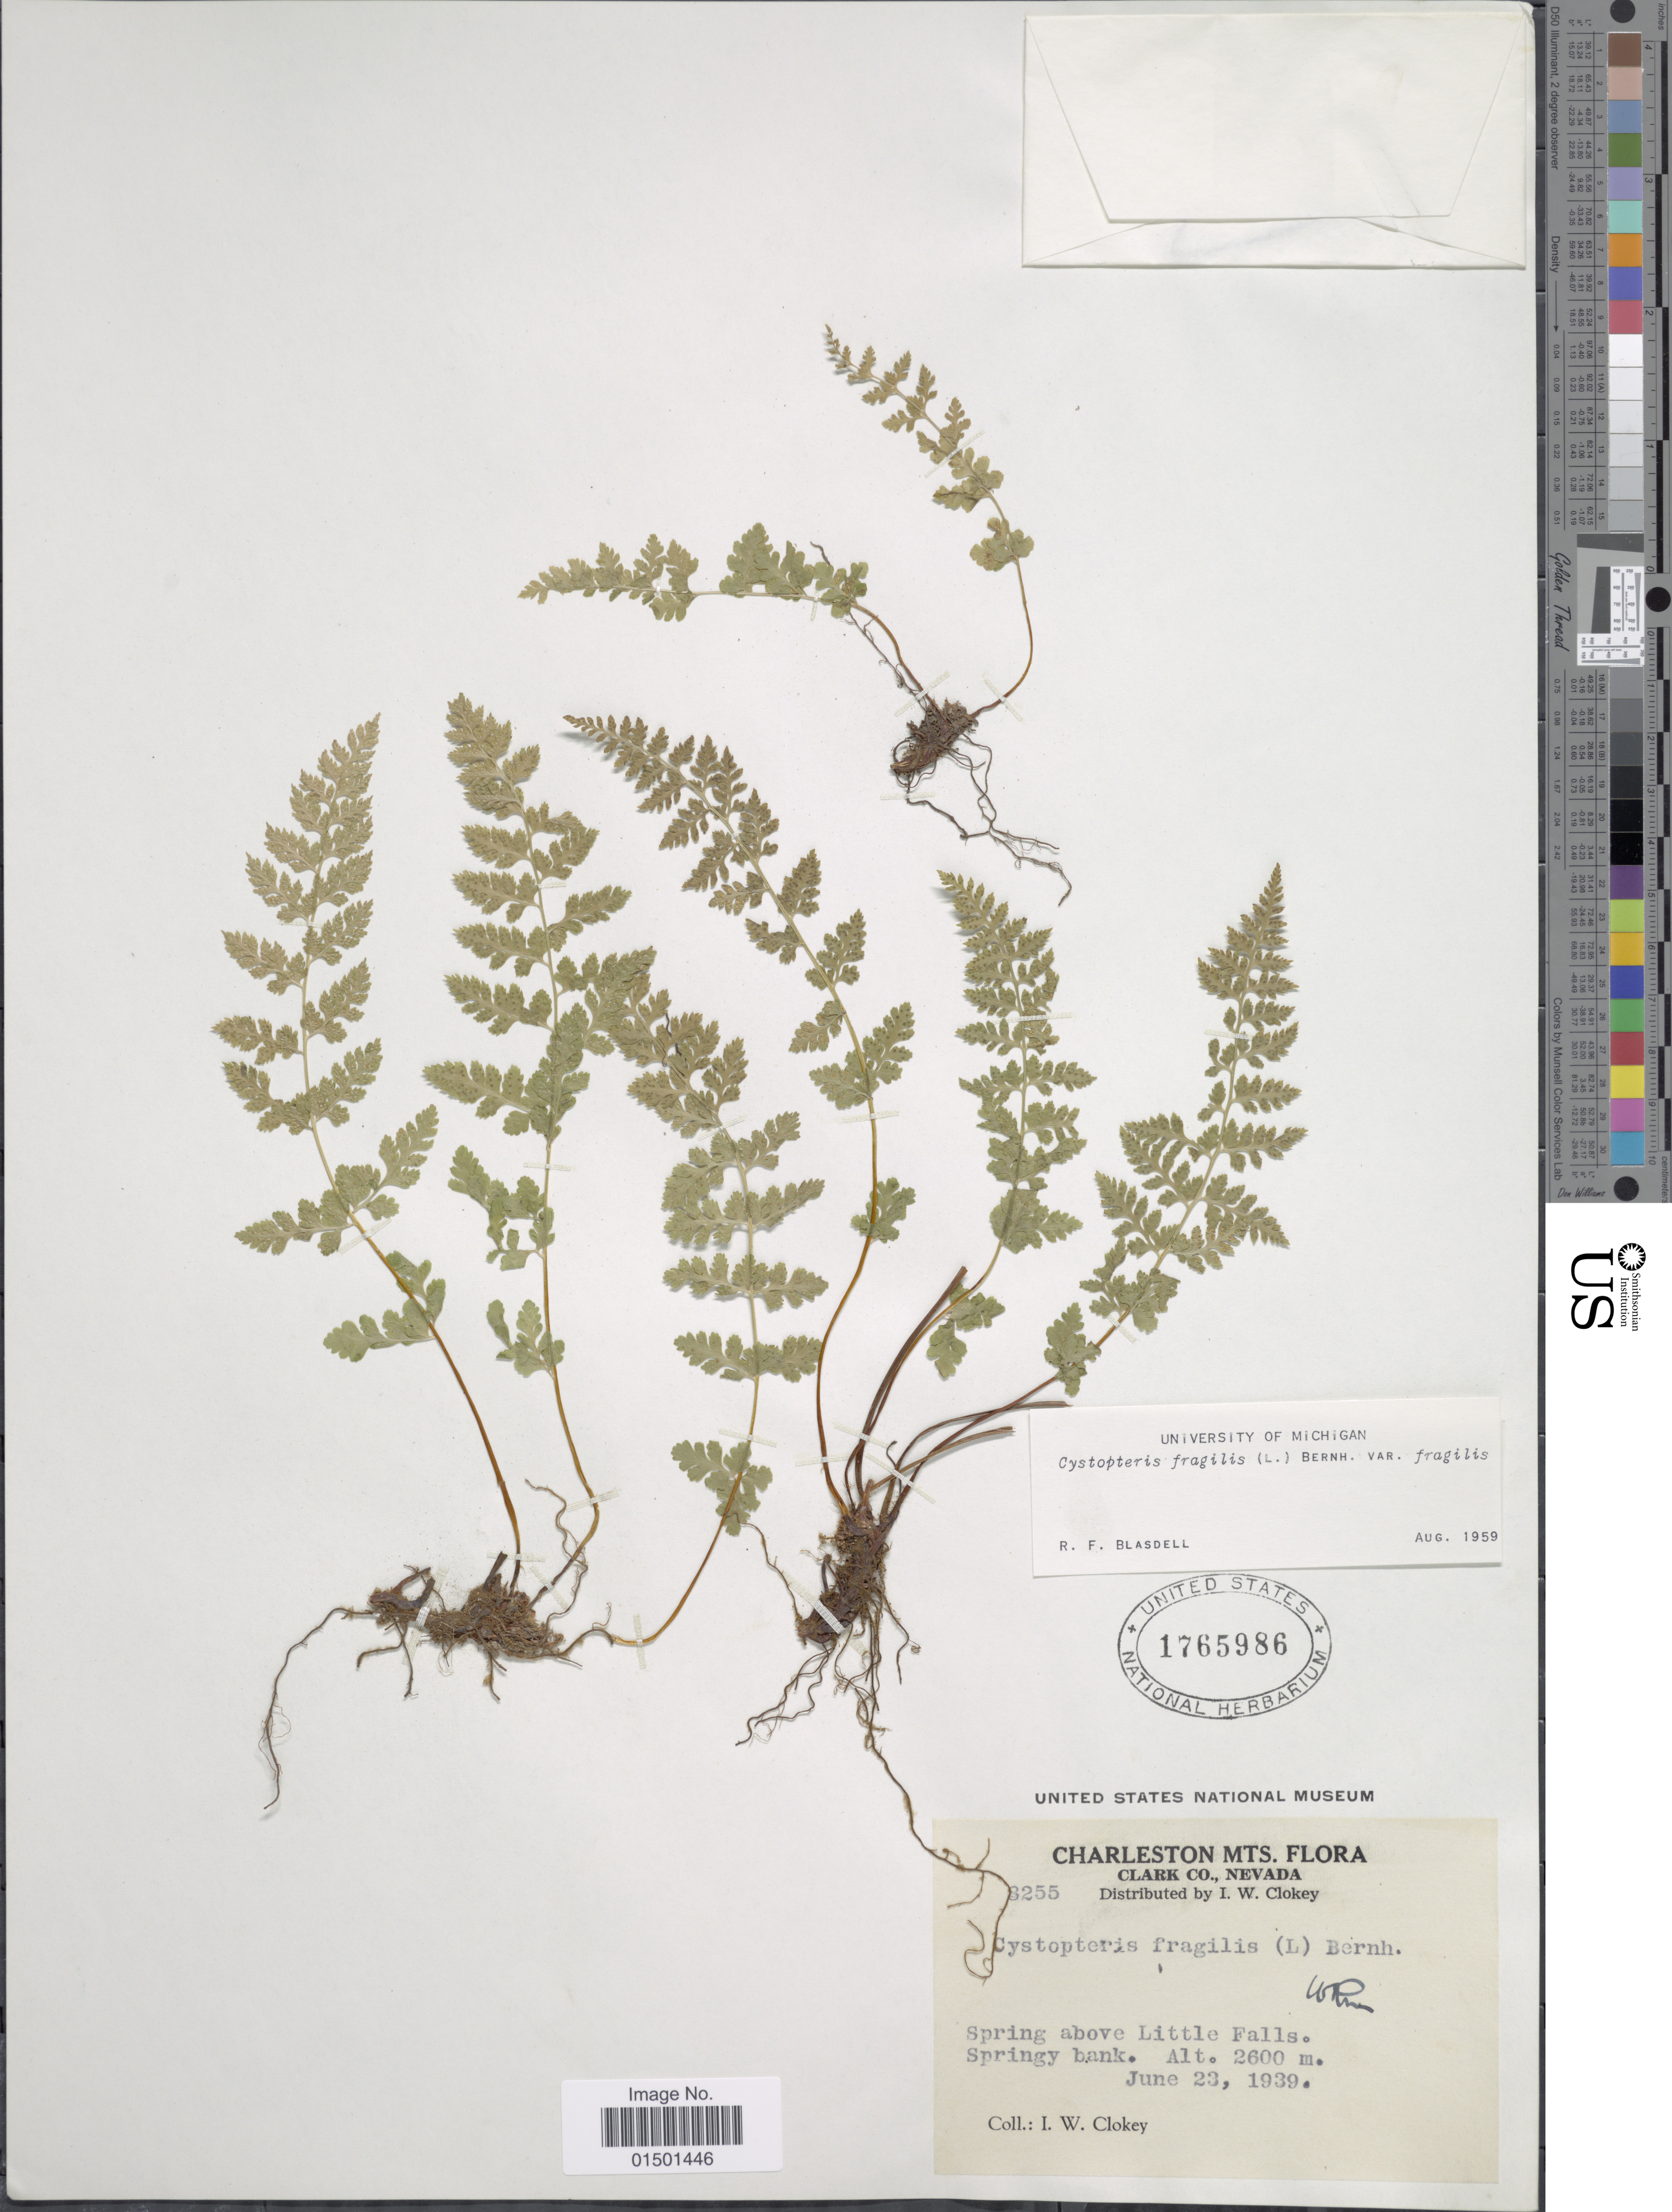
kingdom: Plantae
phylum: Tracheophyta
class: Polypodiopsida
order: Polypodiales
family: Cystopteridaceae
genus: Cystopteris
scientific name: Cystopteris fragilis var. fragilis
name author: (L.) Bernh.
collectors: I. W. Clokey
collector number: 8255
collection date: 1939-06-23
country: United States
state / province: Nevada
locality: Charleston Mts. Clark Co. Spring above Little Falls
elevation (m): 2600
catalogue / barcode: US 1765986